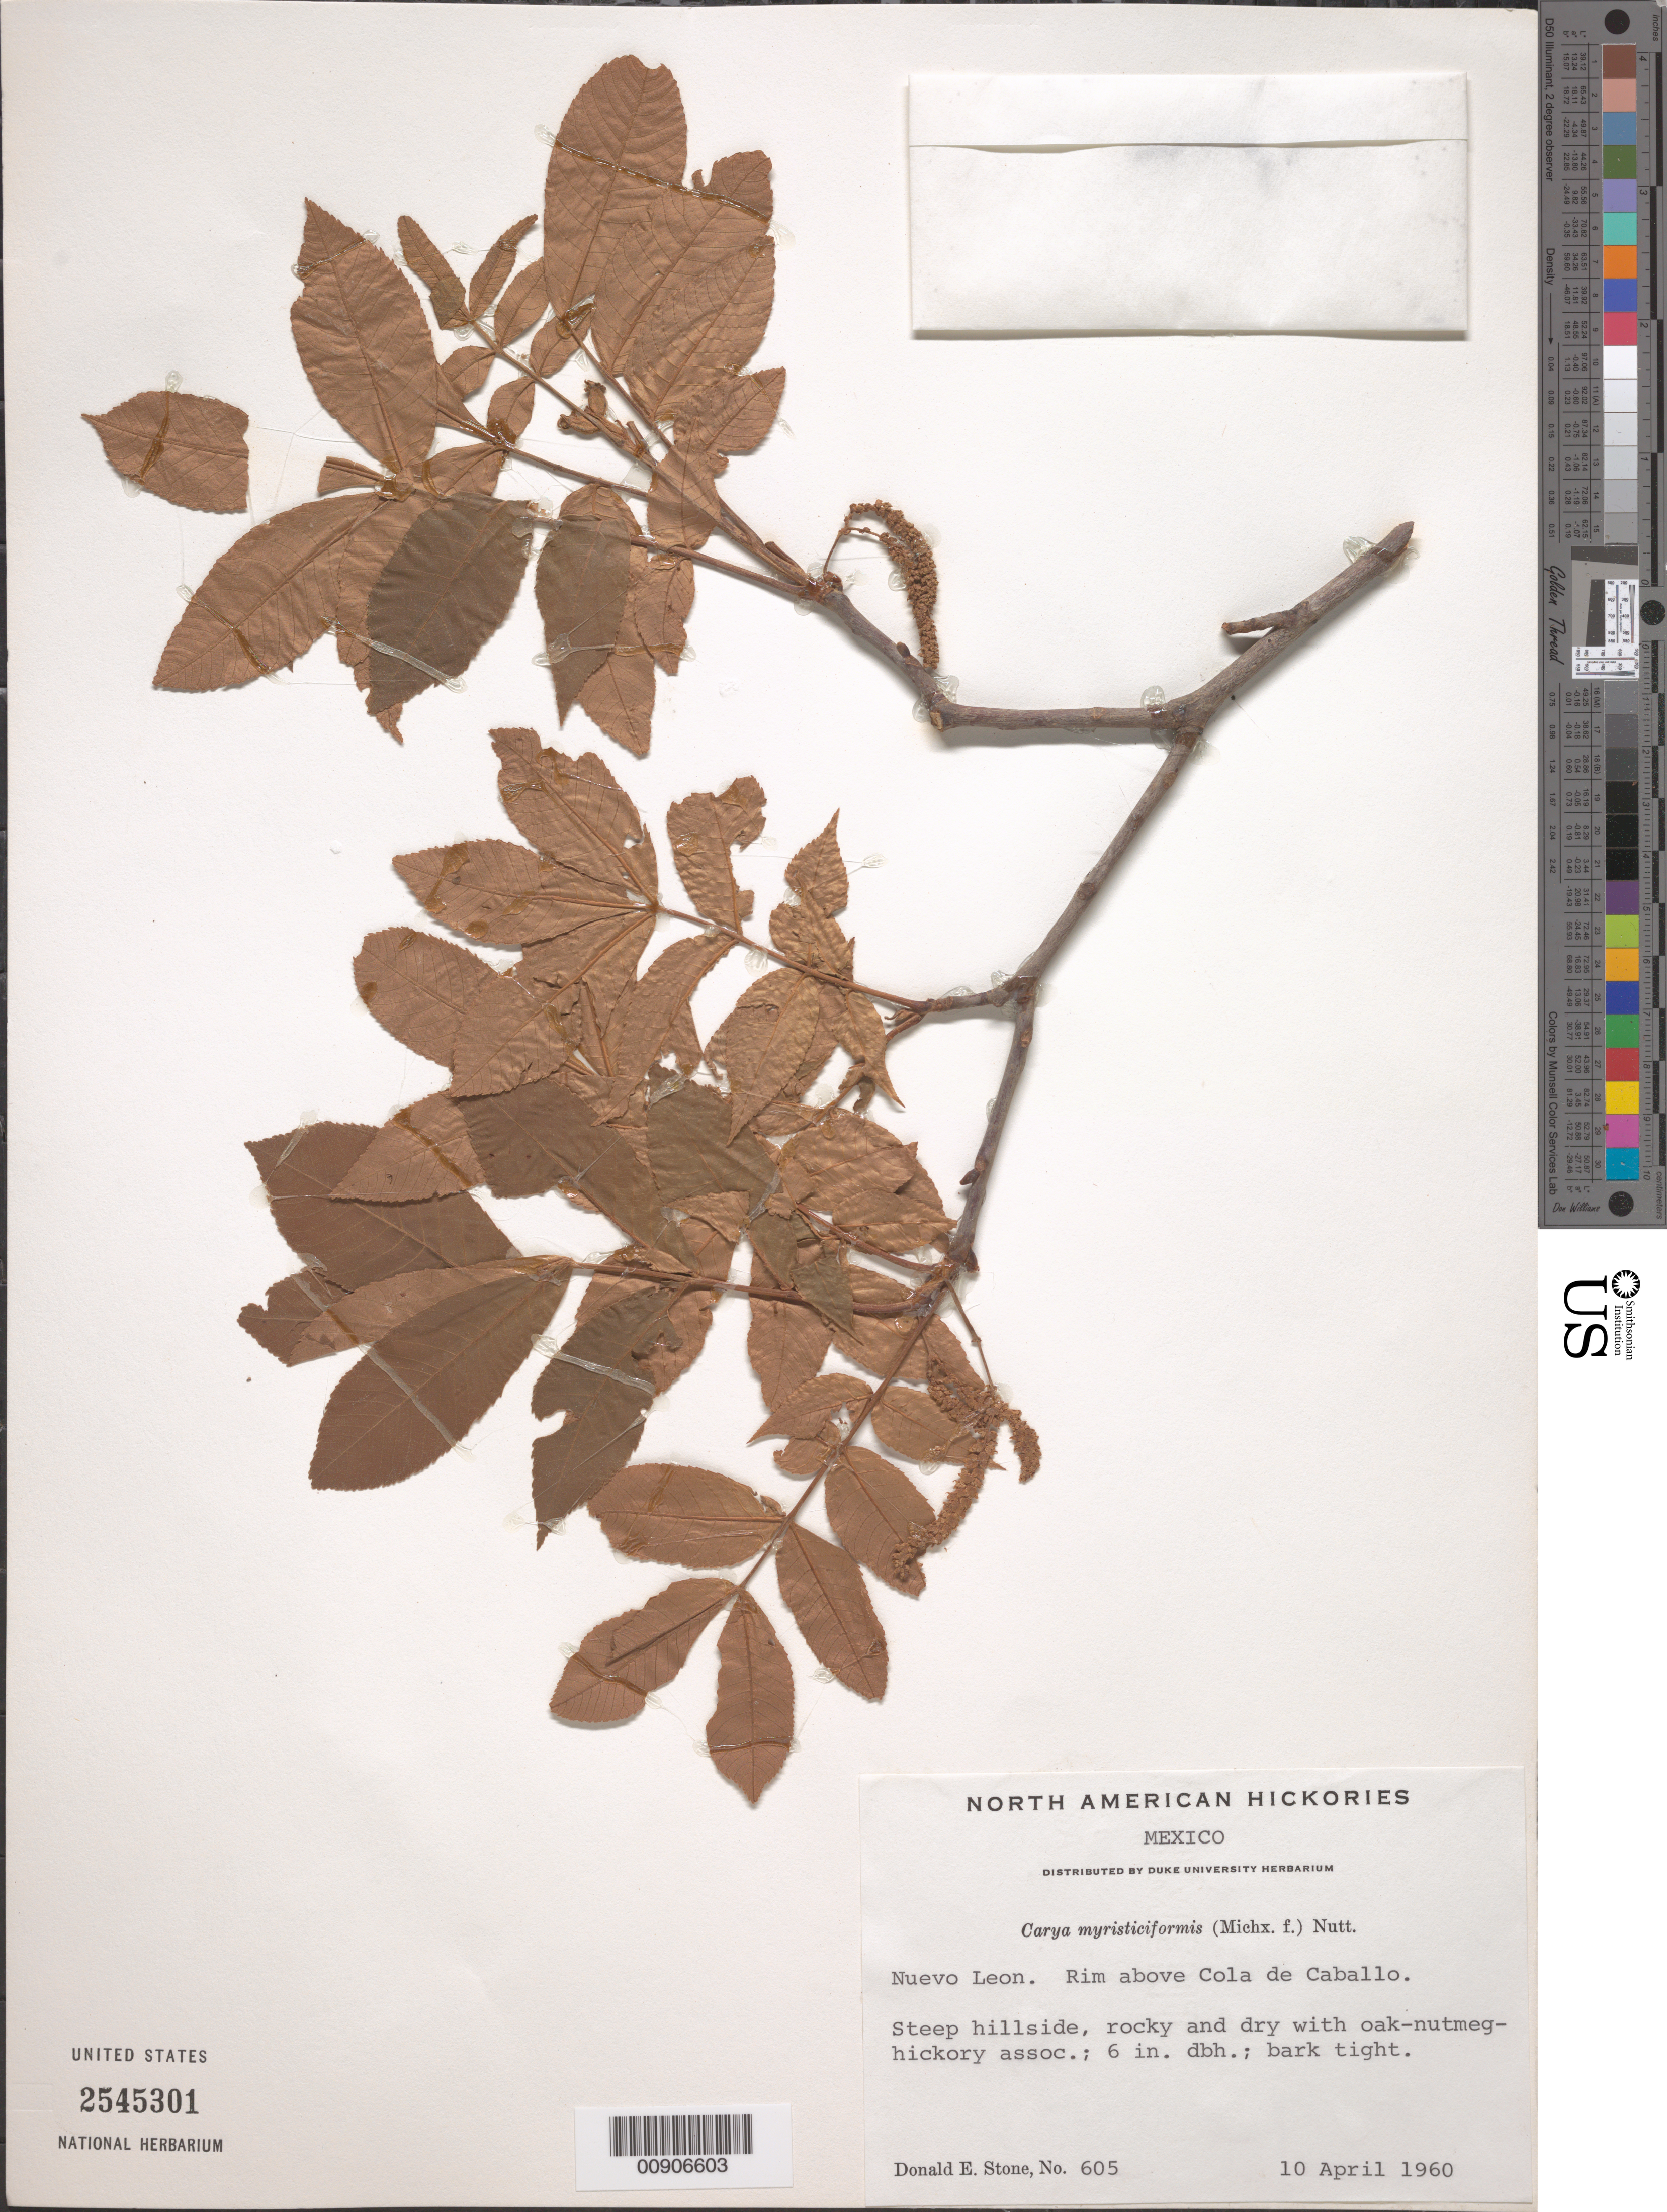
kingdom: Plantae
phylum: Tracheophyta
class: Magnoliopsida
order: Fagales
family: Juglandaceae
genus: Carya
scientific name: Carya myristiciformis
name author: (F. Michx.) Nutt.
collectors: D. E. Stone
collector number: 605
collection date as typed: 10 Apr 1960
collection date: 1960-04-10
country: Mexico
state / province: Nuevo León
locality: Nuevo León. Rim above Cola de caballo.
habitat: Steep hillside, rocky and dry with oak-nutmeg-hickory assoc.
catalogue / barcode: US 2545301